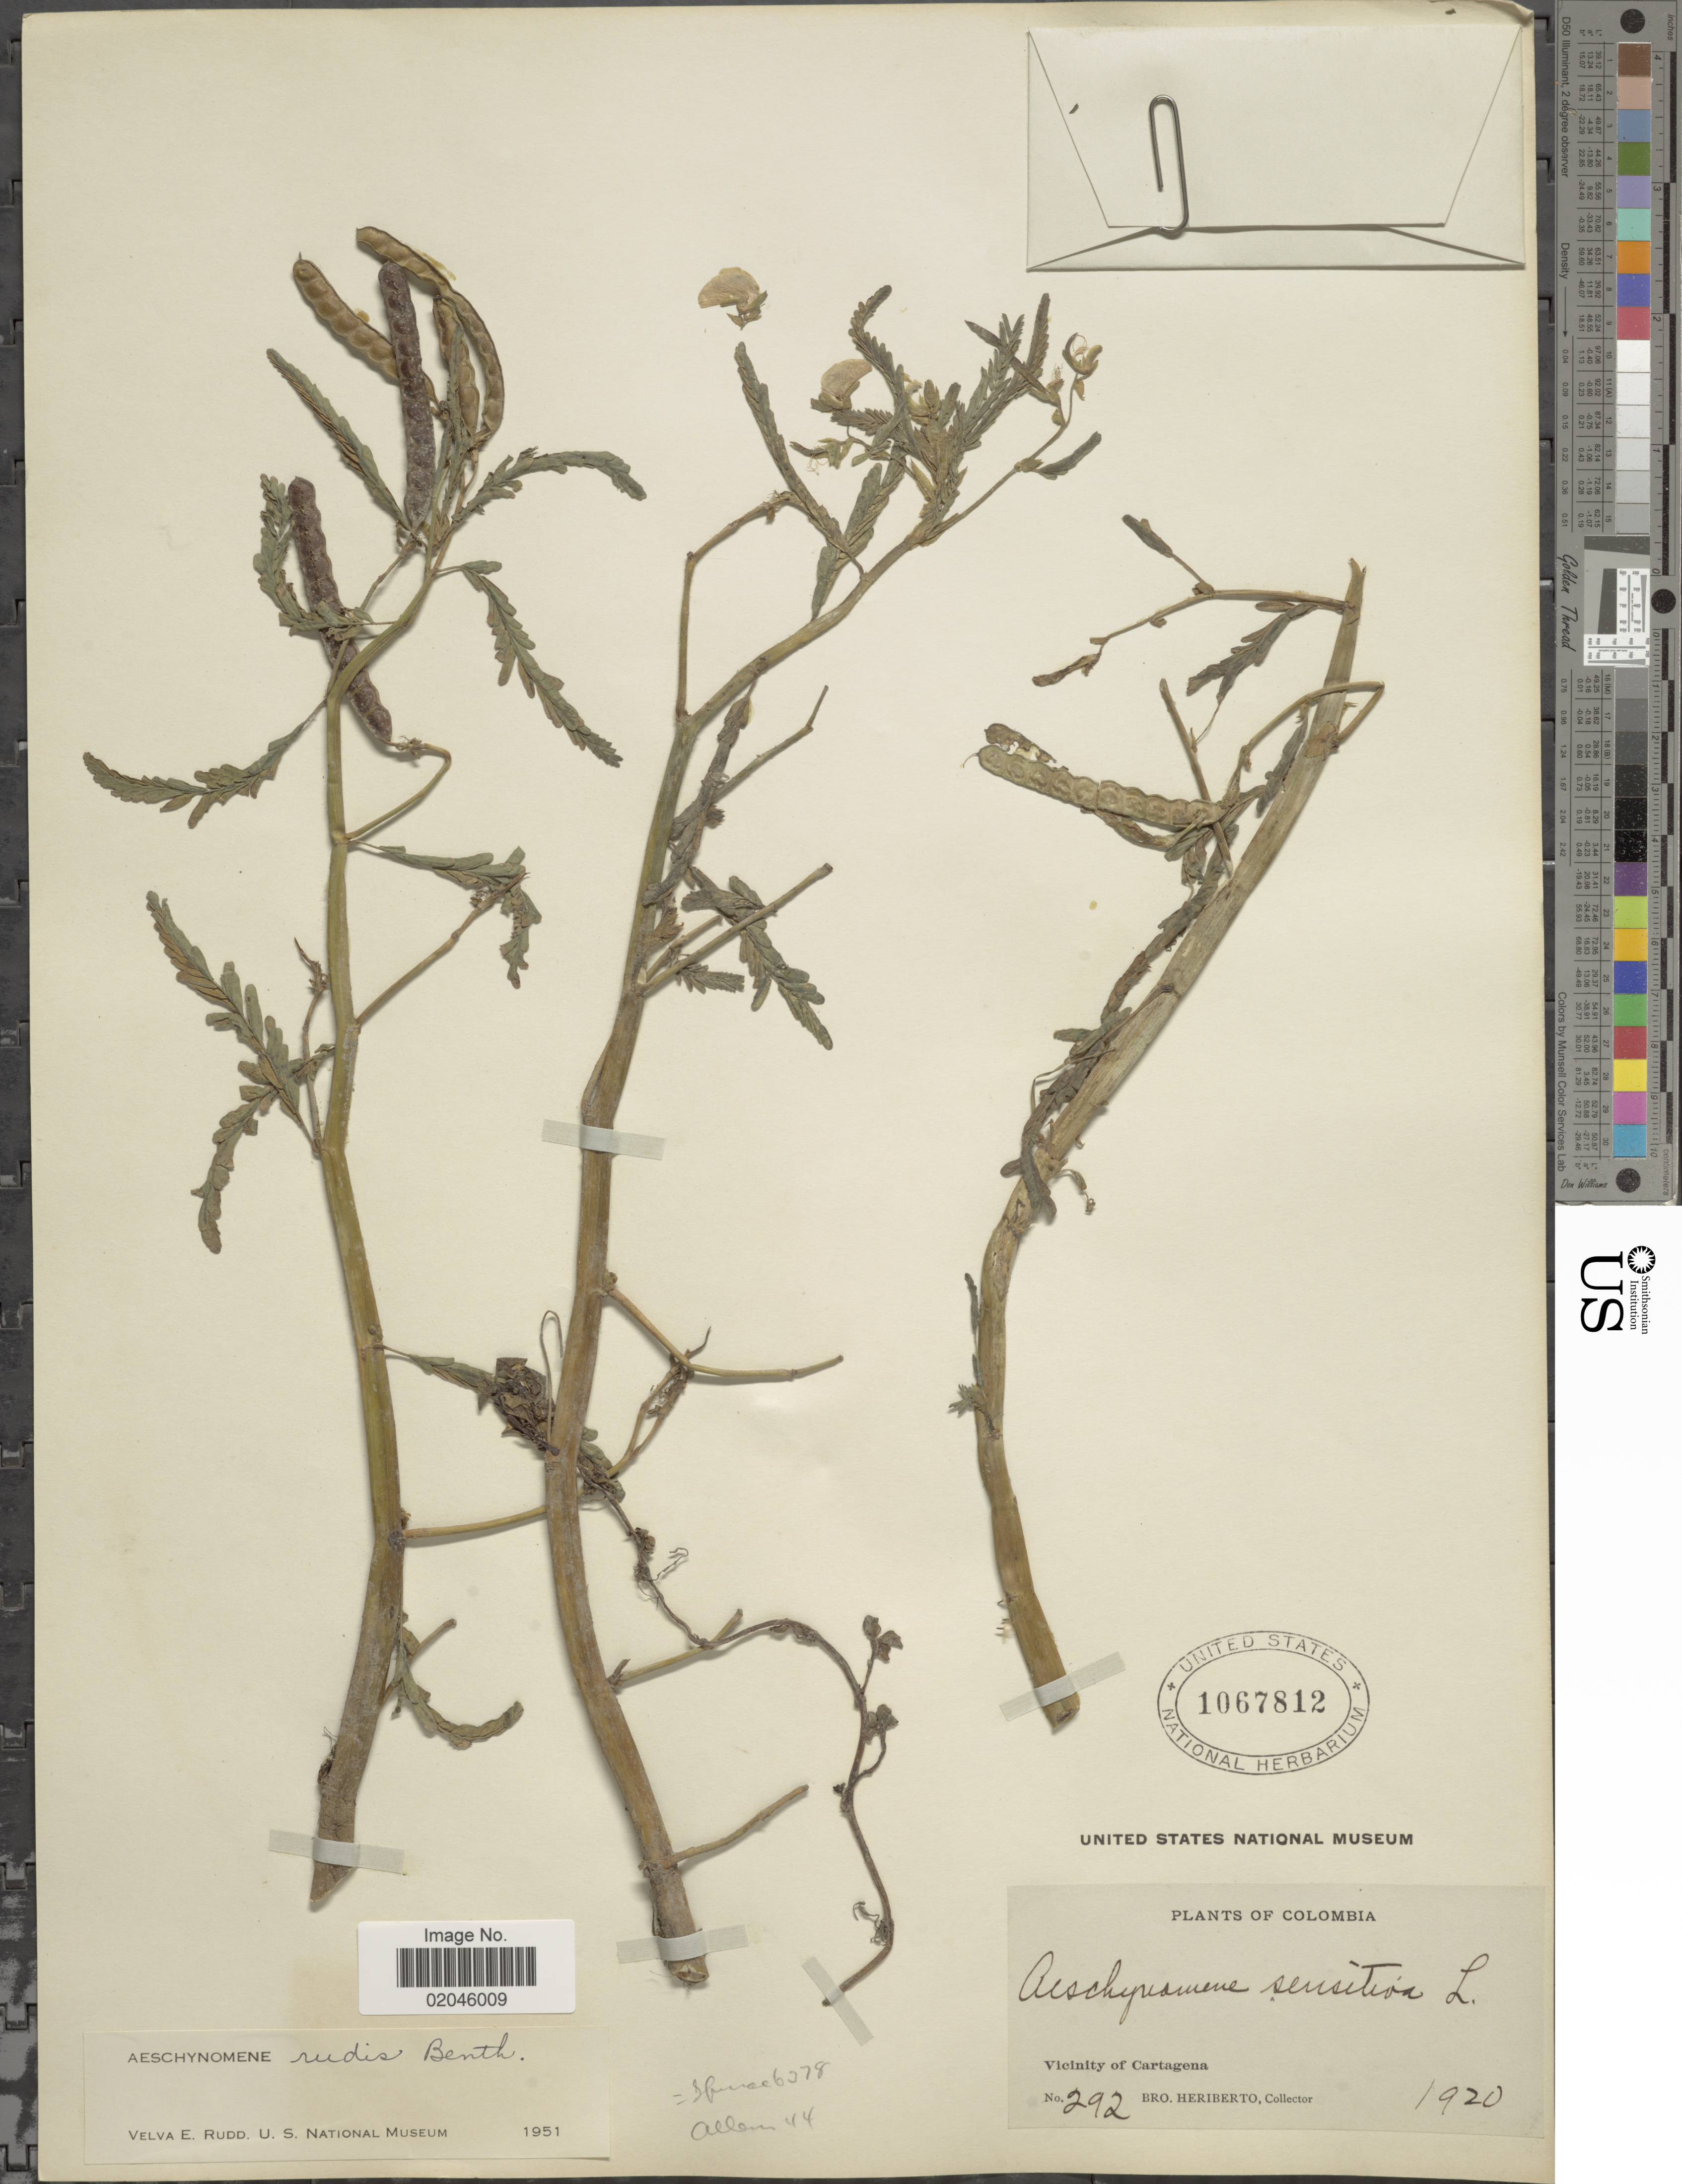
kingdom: Plantae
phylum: Tracheophyta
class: Magnoliopsida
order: Fabales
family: Fabaceae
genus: Aeschynomene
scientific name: Aeschynomene rudis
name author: Benth.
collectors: B. Heriberto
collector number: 292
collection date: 1920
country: Colombia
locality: Vicinity of Cartagena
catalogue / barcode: US 1067812